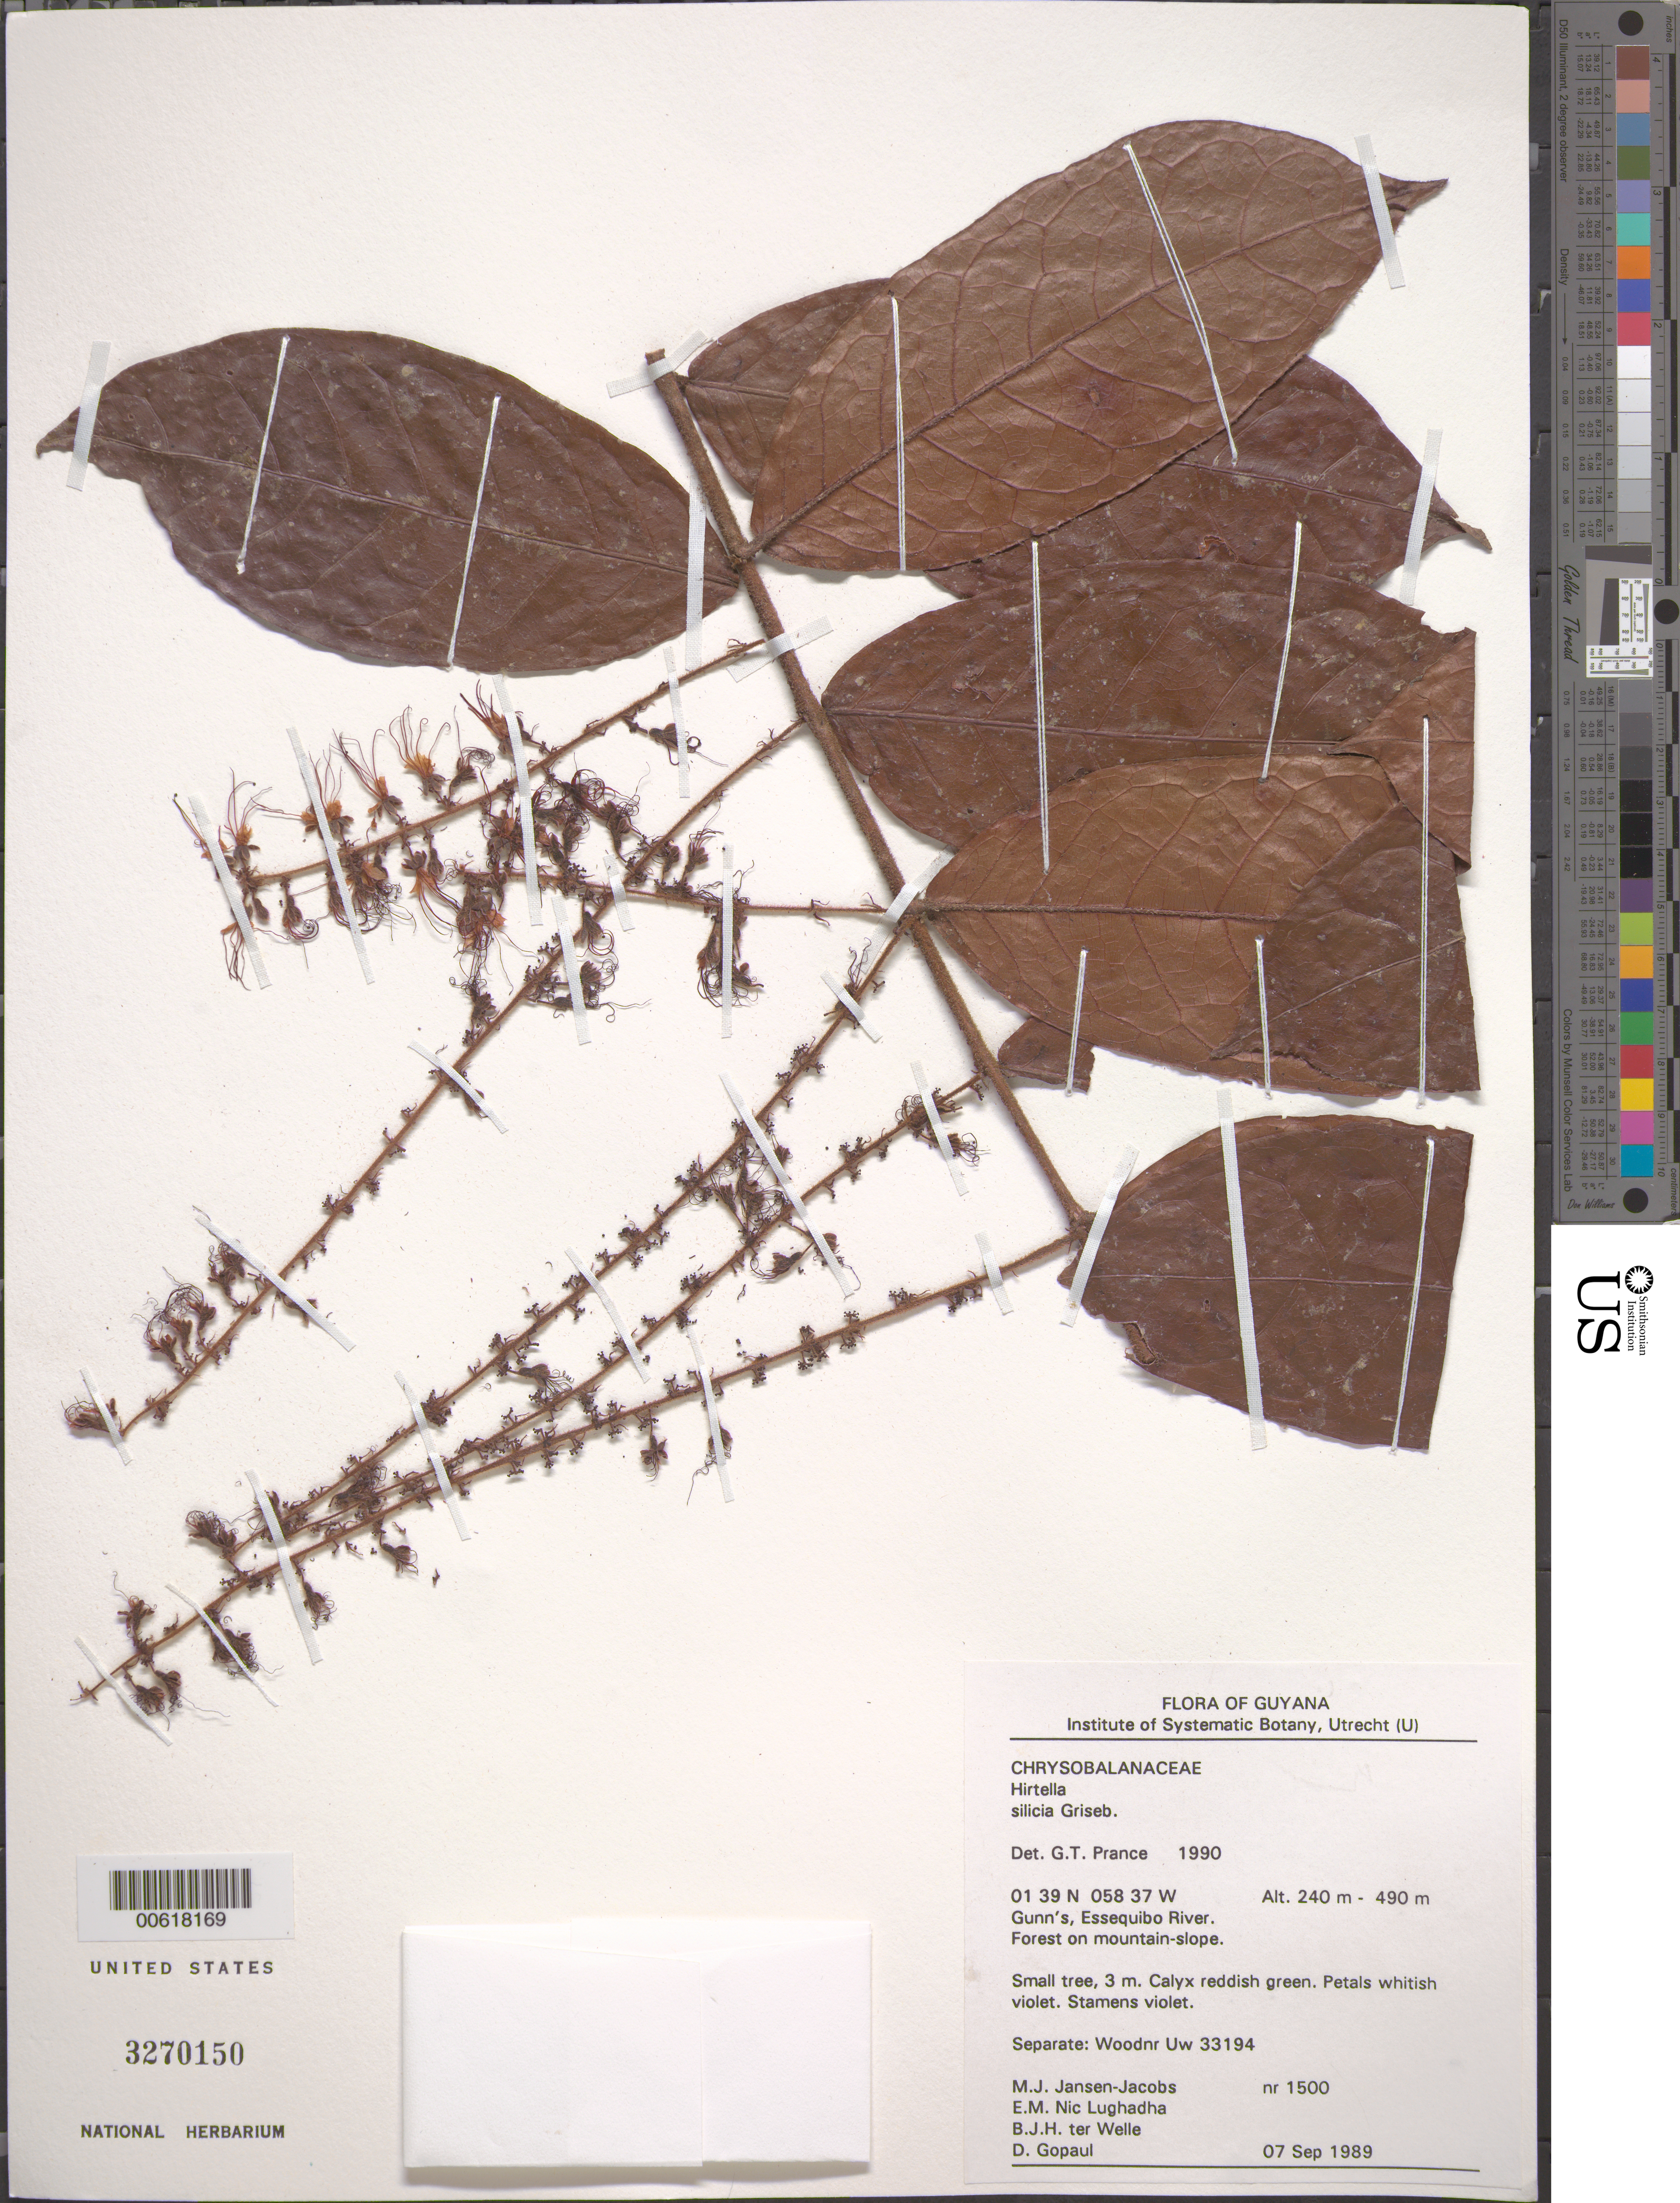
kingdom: Plantae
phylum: Tracheophyta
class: Magnoliopsida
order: Malpighiales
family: Chrysobalanaceae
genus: Hirtella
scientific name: Hirtella silicea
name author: Griseb.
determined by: Prance, G. T.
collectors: M. J. Jansen-Jacobs, E. Nic Lughadha, B. Welle & D. Gopaul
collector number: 1500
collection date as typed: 7-Sep-89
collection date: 1989-09-07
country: Guyana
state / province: U. Takutu-U. Essequibo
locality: Gunn's, Essequibo River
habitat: Forest on mountain slope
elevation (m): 240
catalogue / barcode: US 3270150